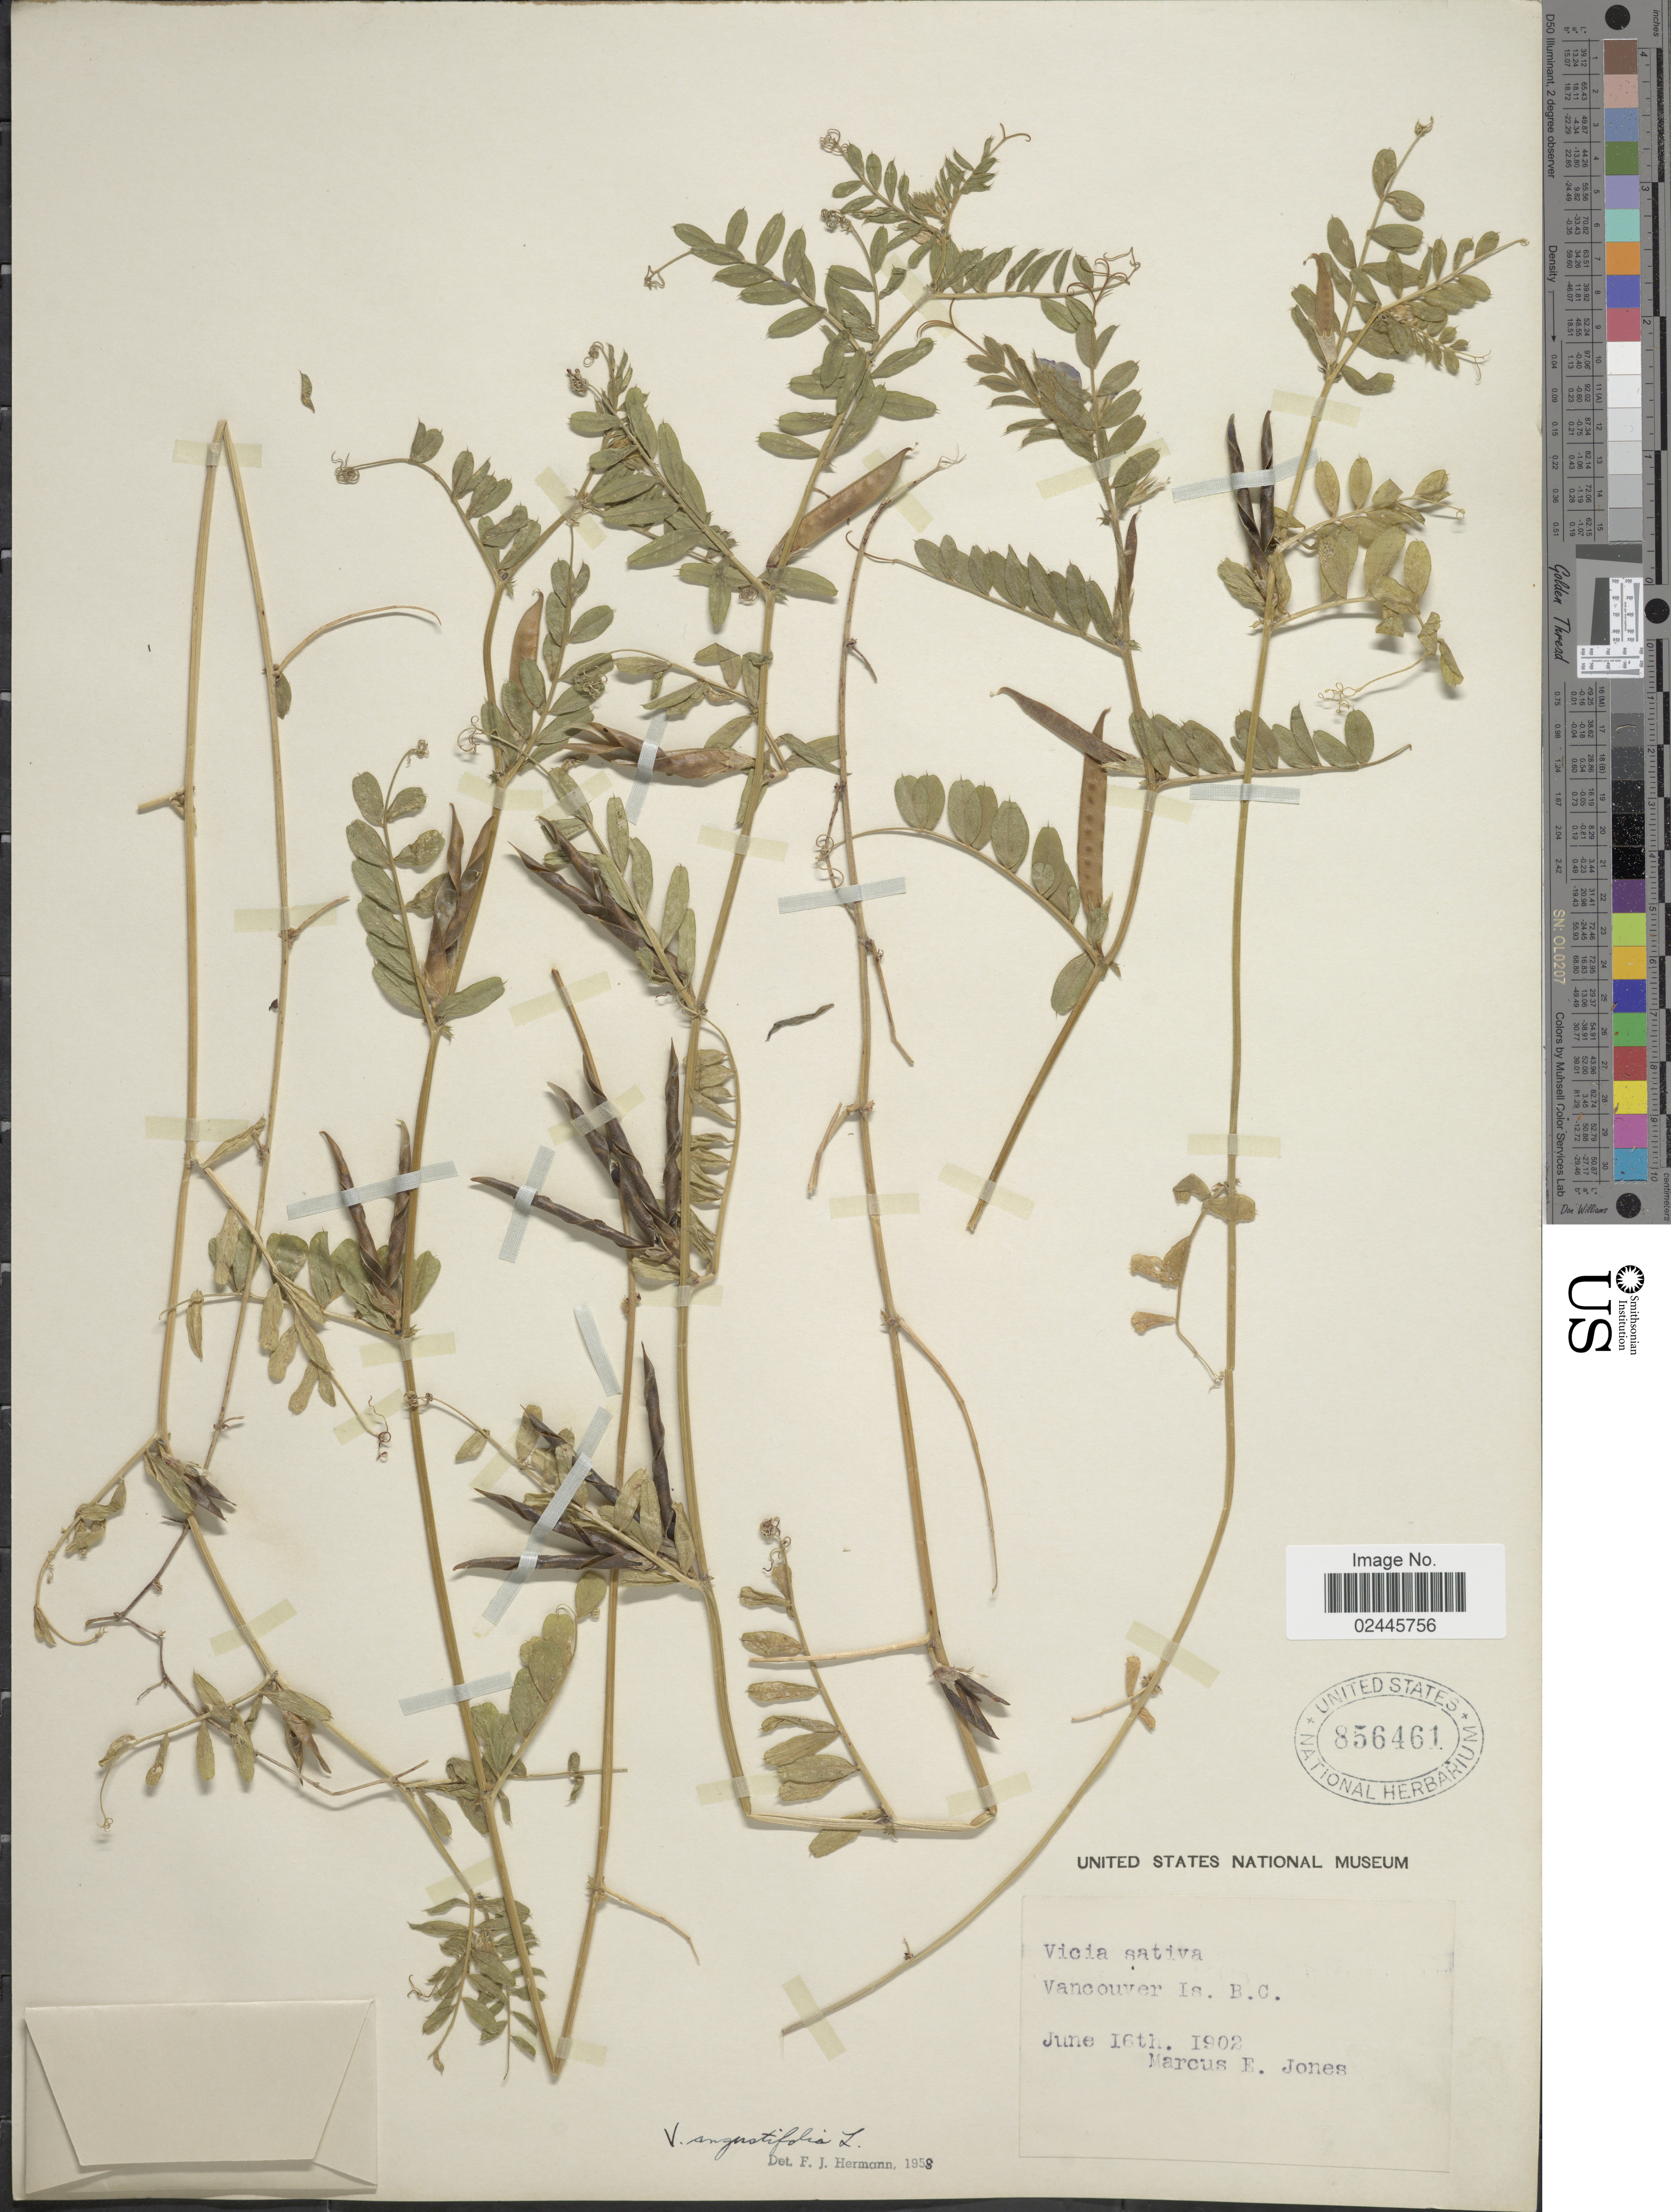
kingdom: Plantae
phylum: Tracheophyta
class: Magnoliopsida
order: Fabales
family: Fabaceae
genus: Vicia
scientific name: Vicia angustifolia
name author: L.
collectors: M. E. Jones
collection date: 1902-06-16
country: Canada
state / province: British Columbia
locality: Vancouver Is.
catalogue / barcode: US 856461